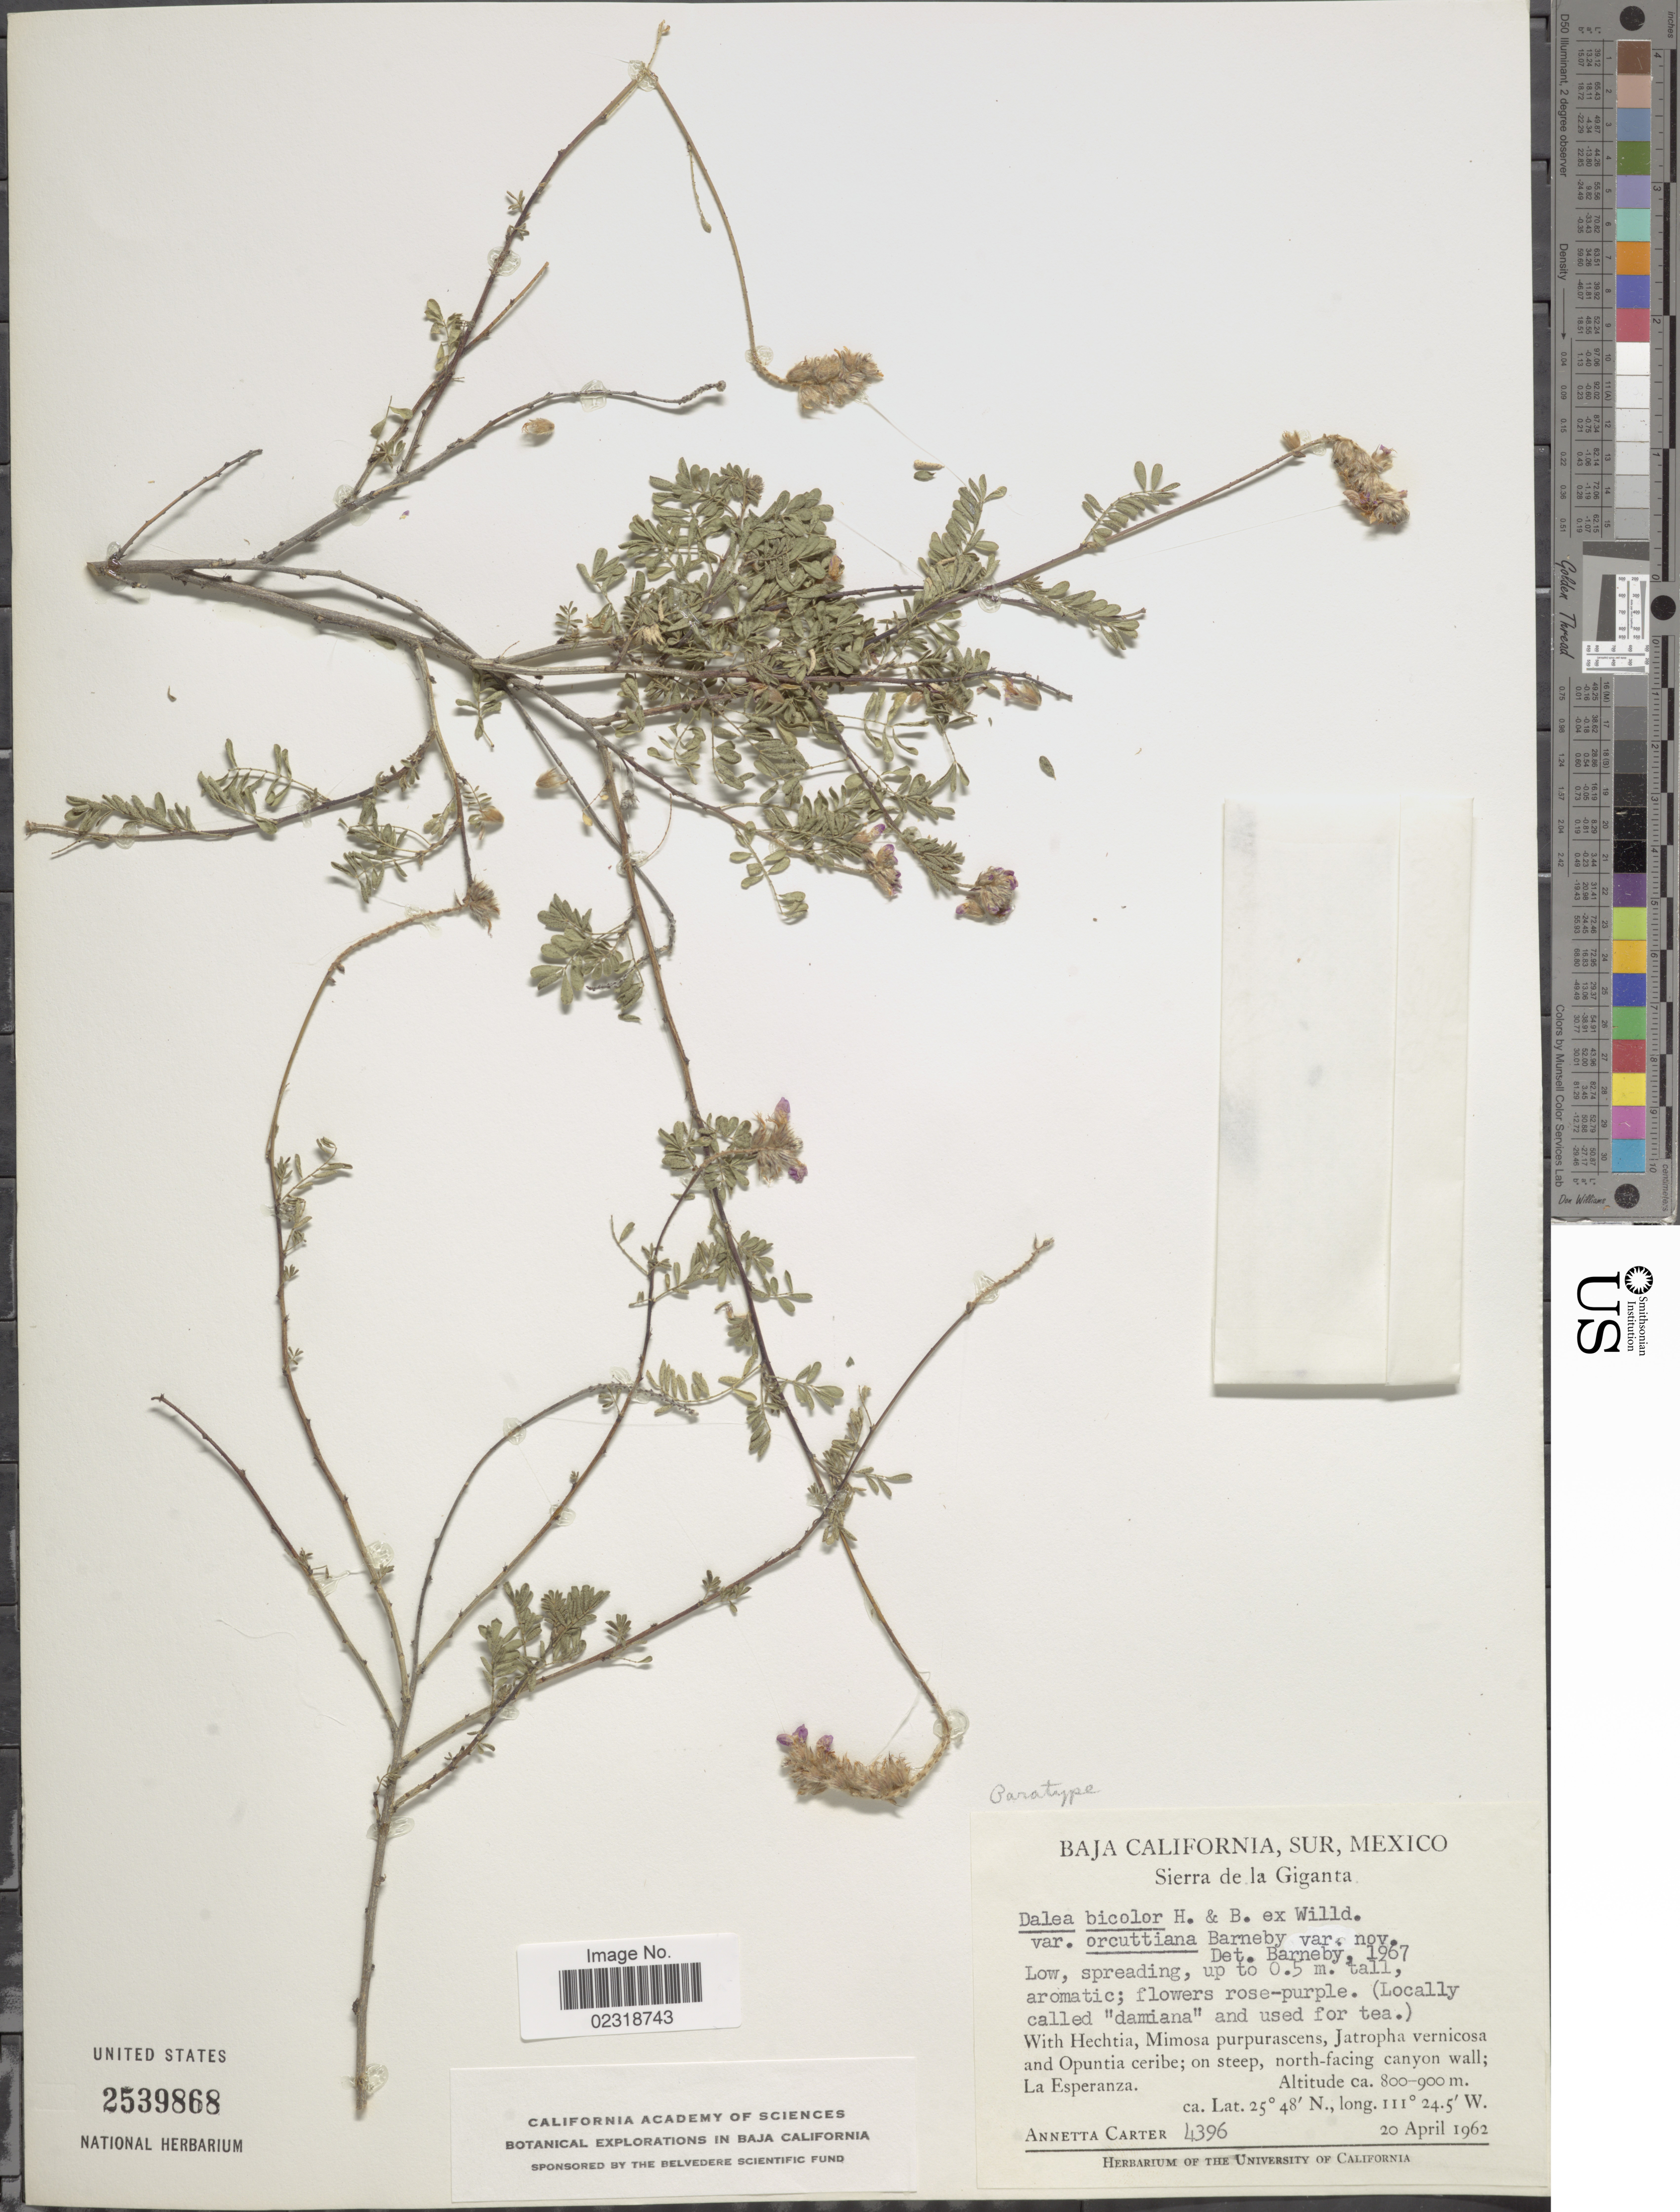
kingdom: Plantae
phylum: Tracheophyta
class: Magnoliopsida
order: Fabales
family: Fabaceae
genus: Dalea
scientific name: Dalea bicolor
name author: Humb. & Bonpl. ex Willd.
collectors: A. Carter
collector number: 4396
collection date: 1962-04-20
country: Mexico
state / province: Baja California Sur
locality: Sierra de la Giganta, on steep, north-facing canyon wall; La Esperanza.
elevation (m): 800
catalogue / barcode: US 2539868